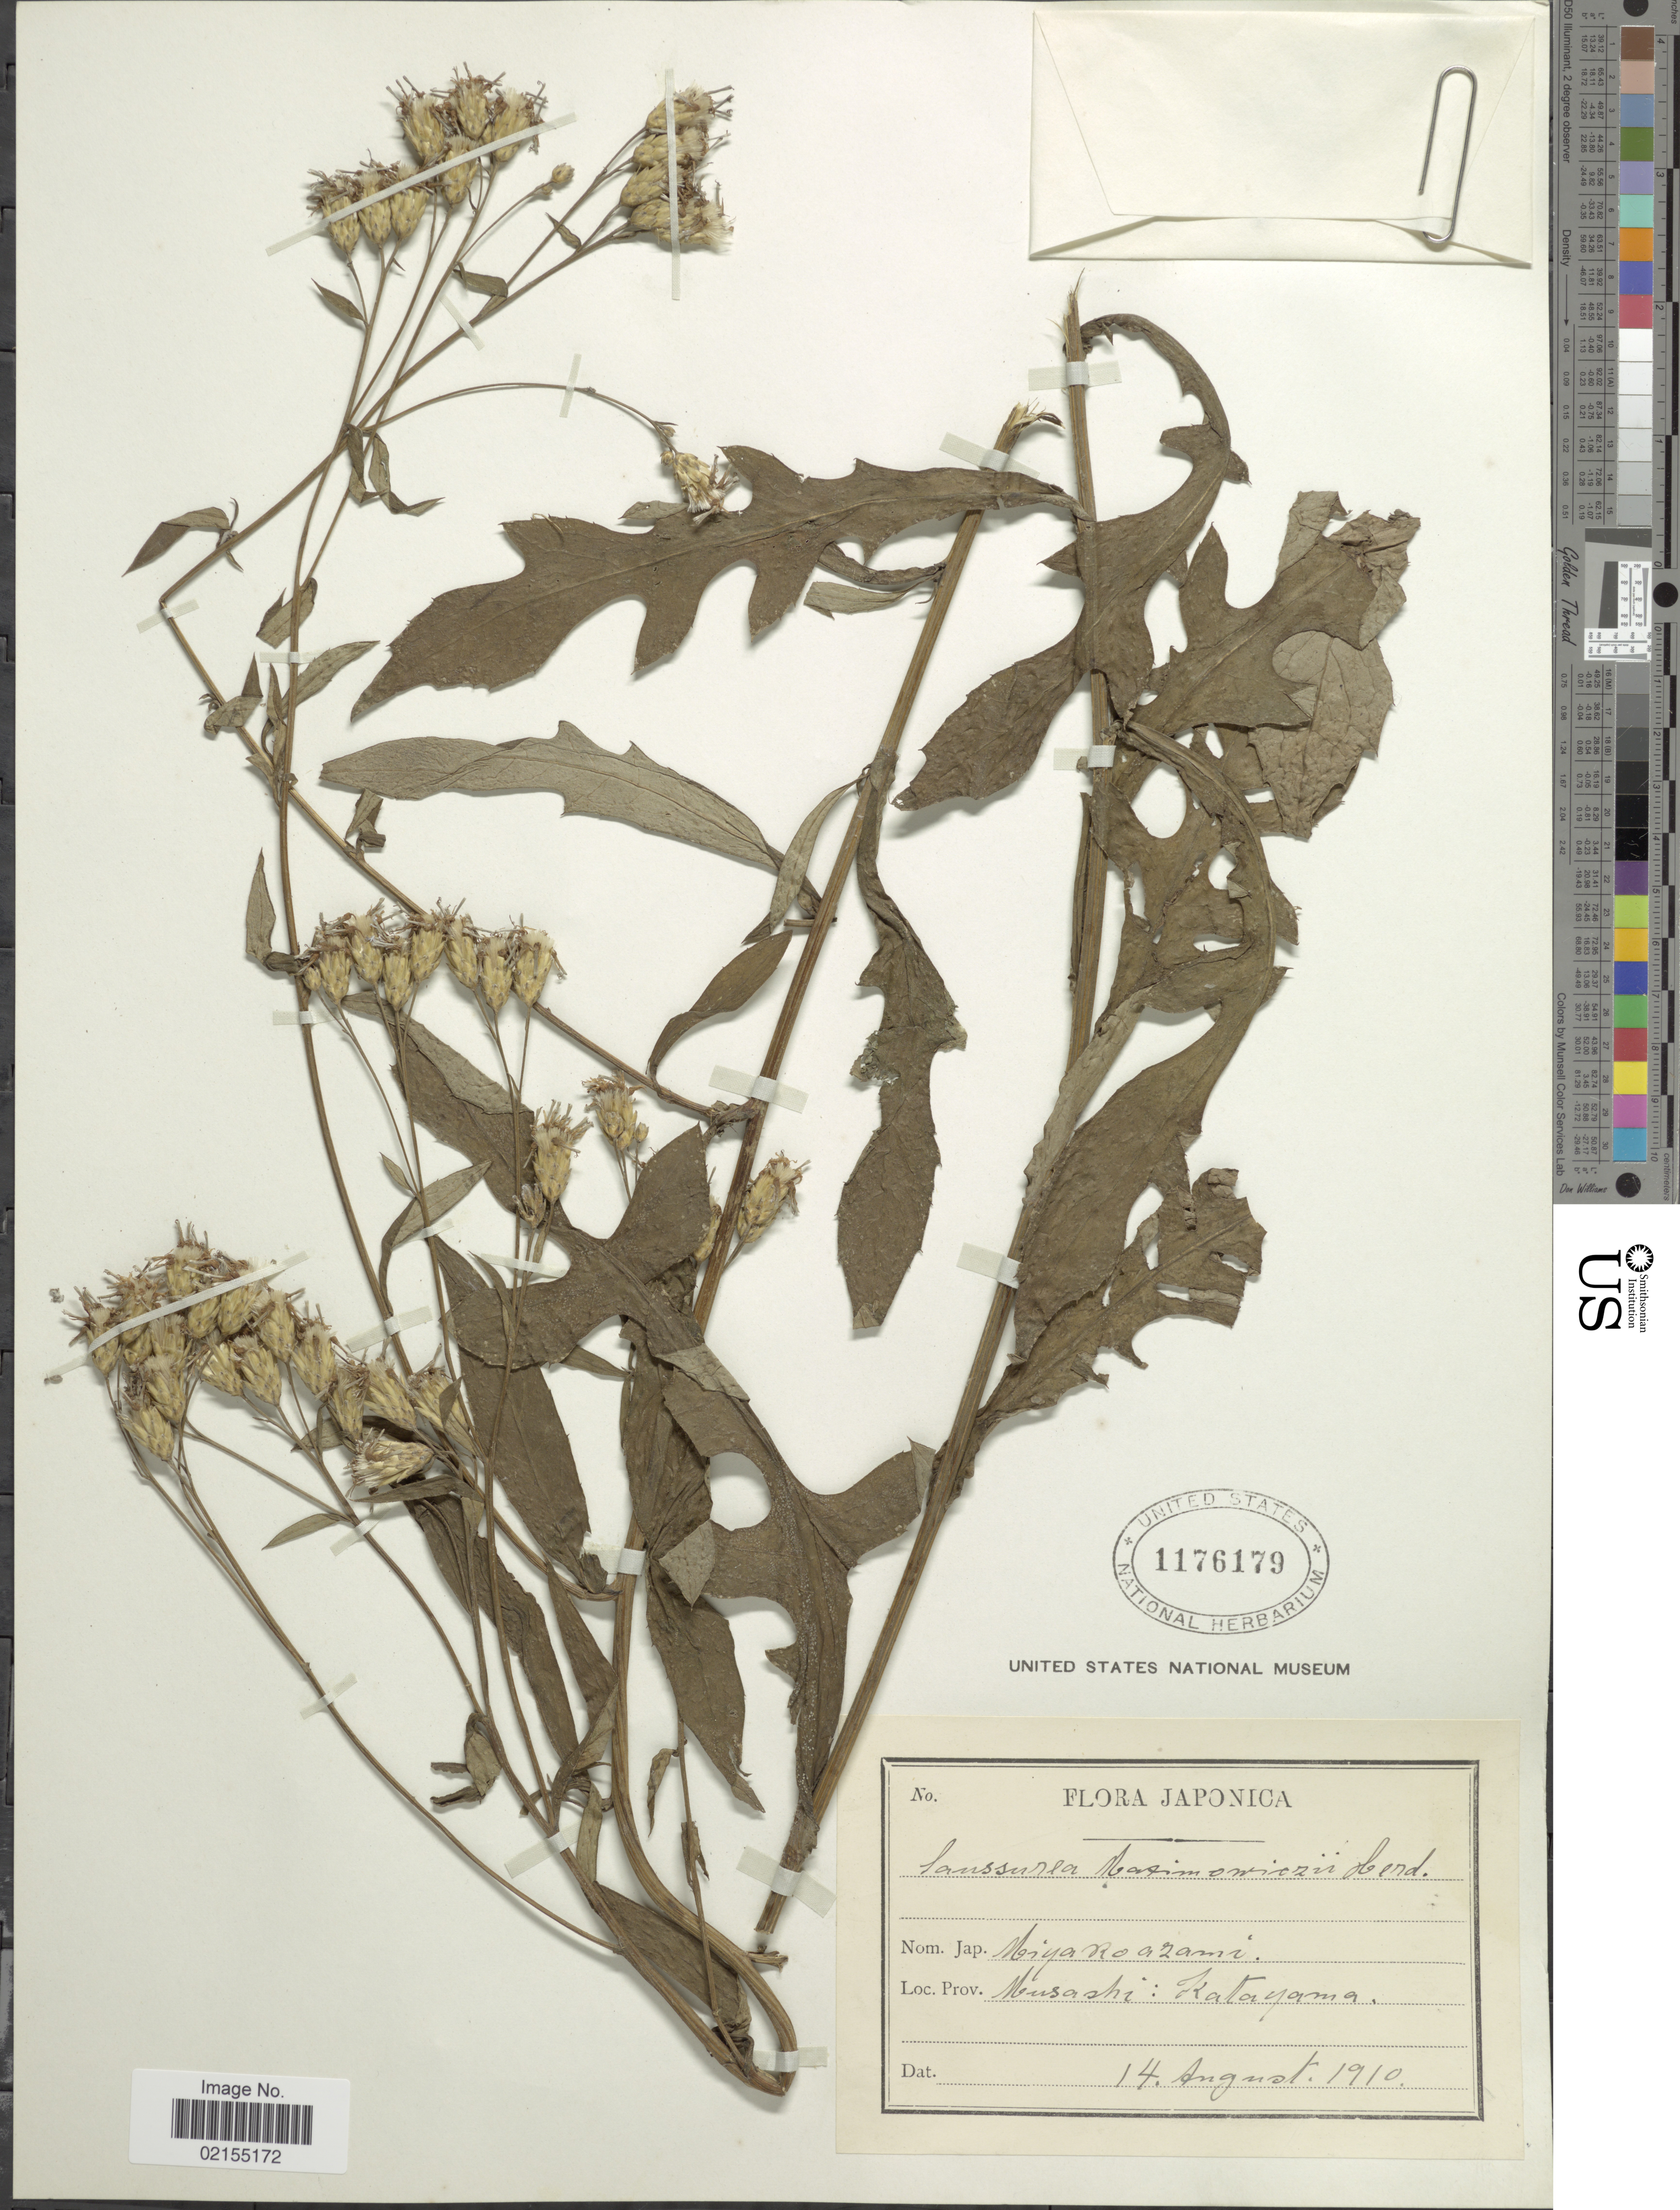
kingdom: Plantae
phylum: Tracheophyta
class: Magnoliopsida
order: Asterales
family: Asteraceae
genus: Saussurea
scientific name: Saussurea maximowiczii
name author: Herder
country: Japan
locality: Iyaroazami, Musashi, Katayama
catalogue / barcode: US 1176179